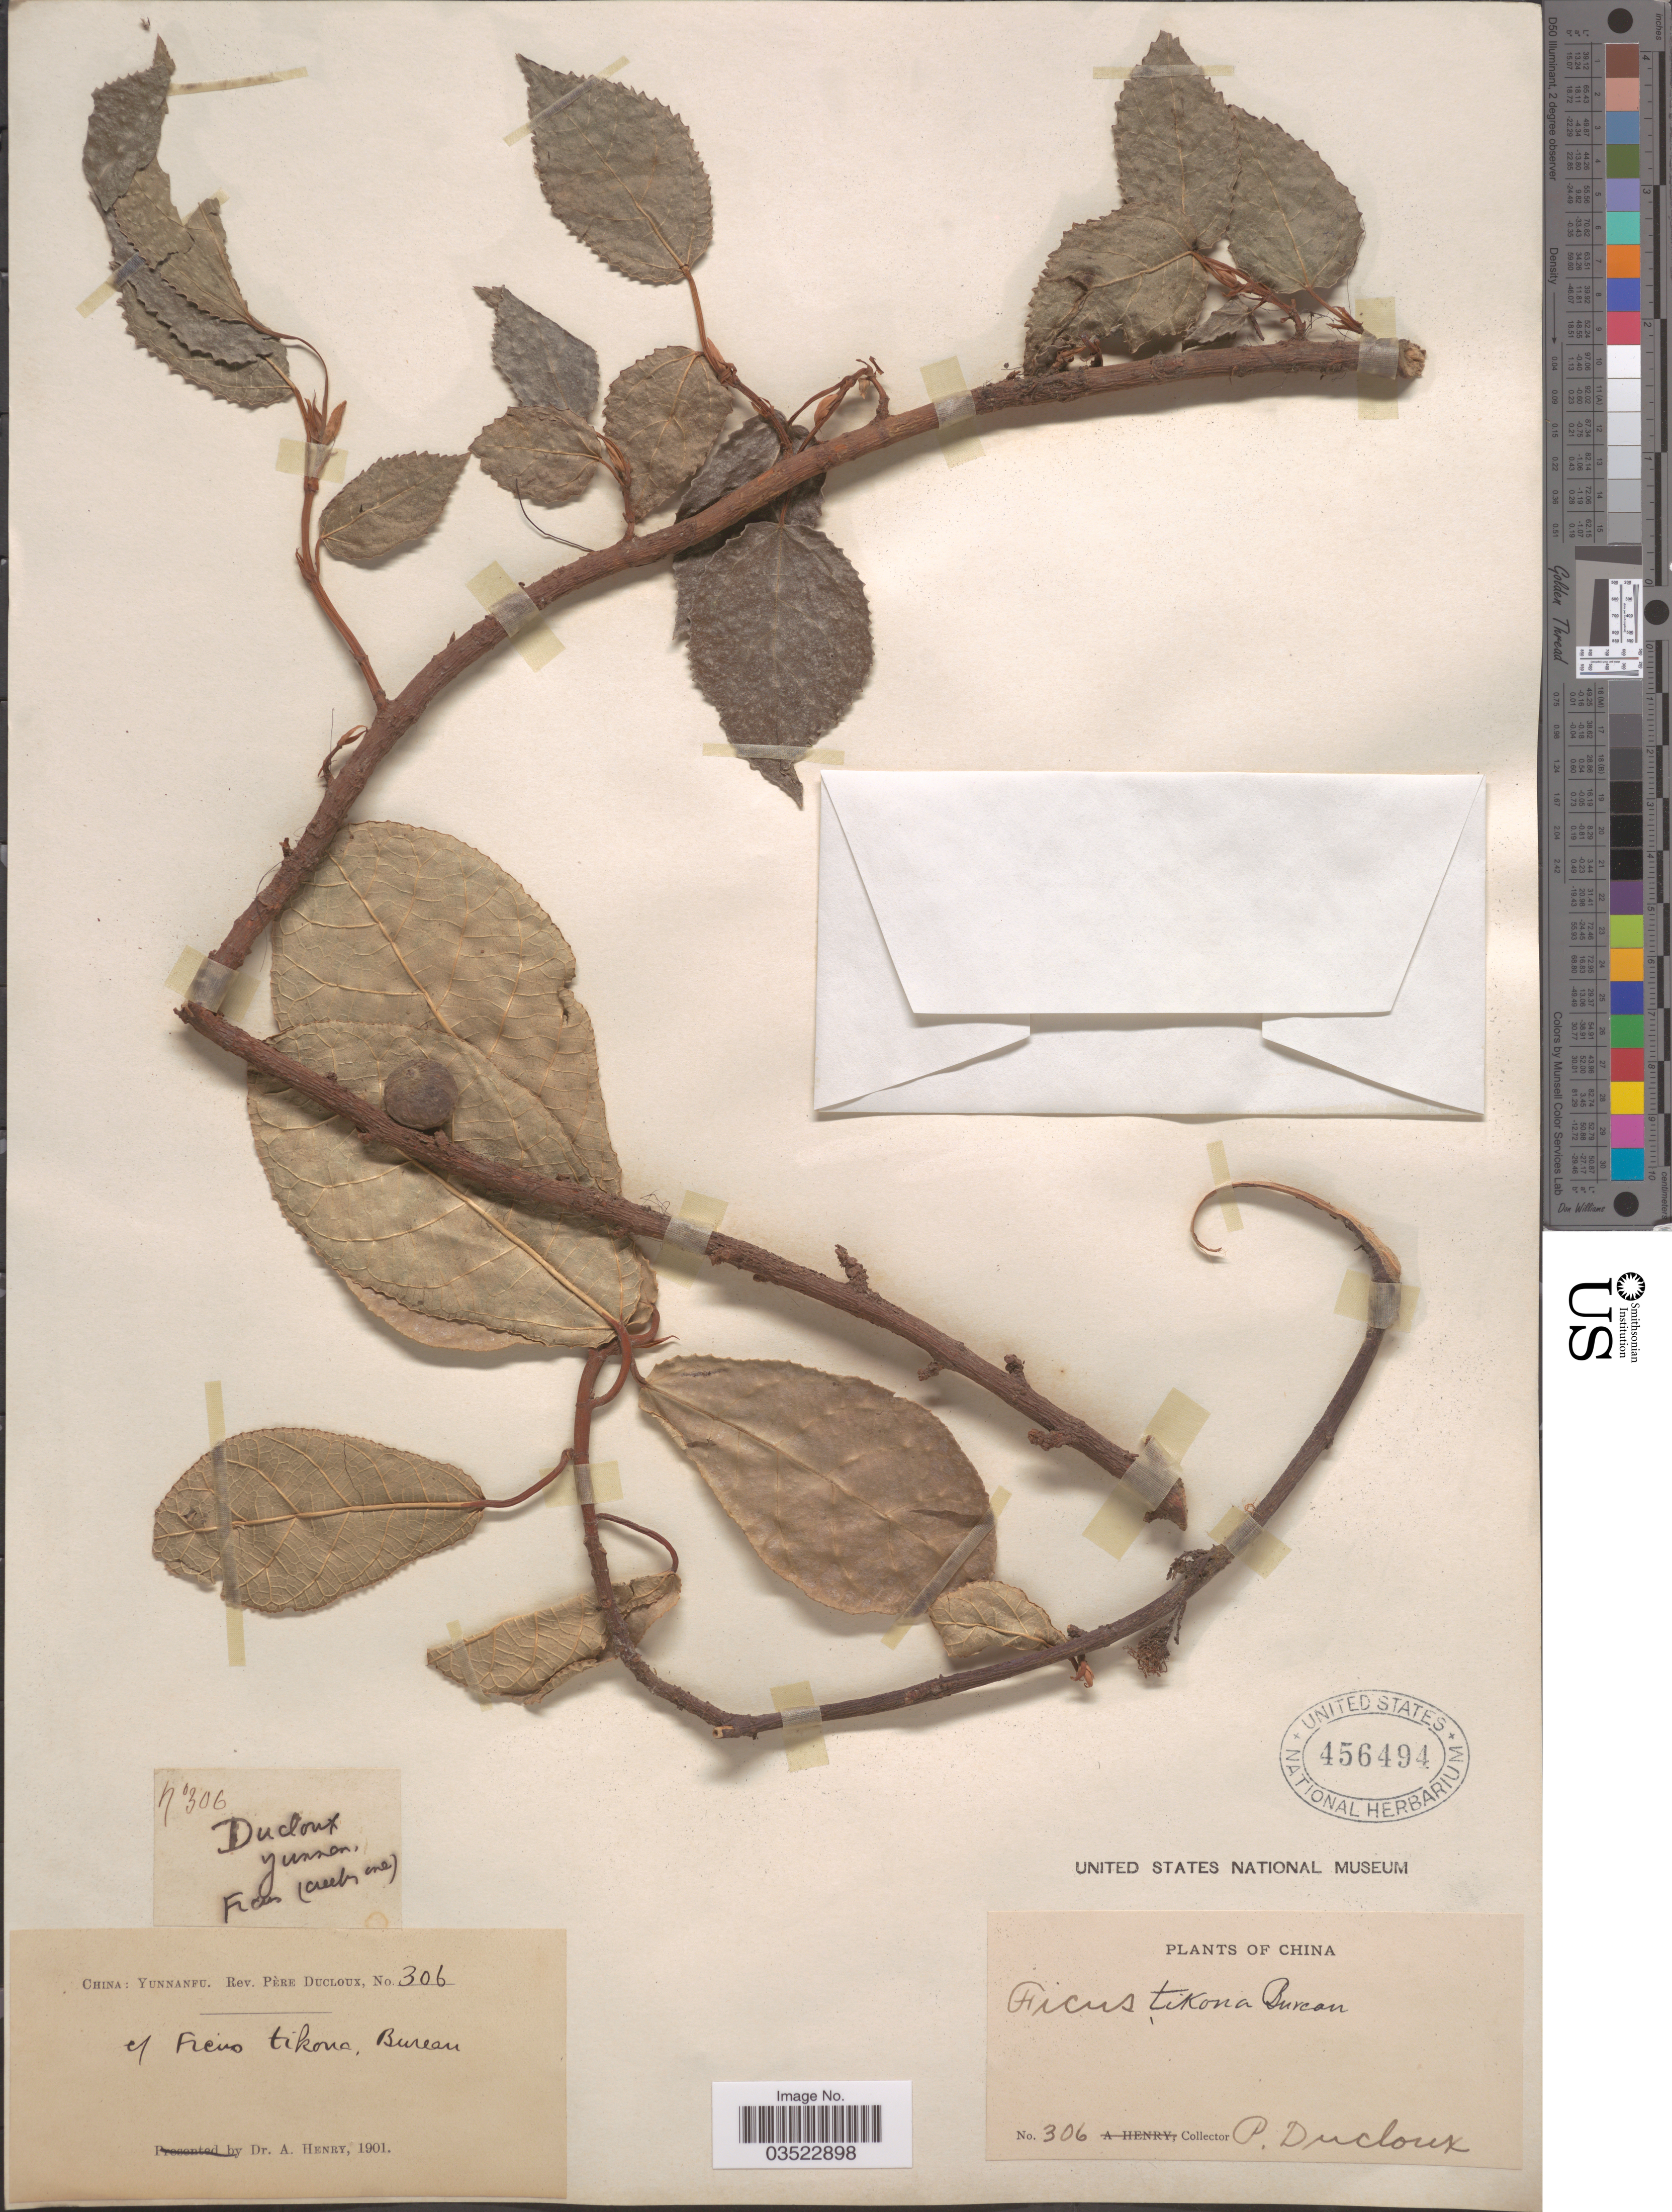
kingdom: Plantae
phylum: Tracheophyta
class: Magnoliopsida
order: Rosales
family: Moraceae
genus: Ficus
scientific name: Ficus tikoua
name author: Bureau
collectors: P. Ducloux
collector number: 306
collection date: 1901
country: China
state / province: Yunnan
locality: Yunnanfu.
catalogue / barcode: US 456494